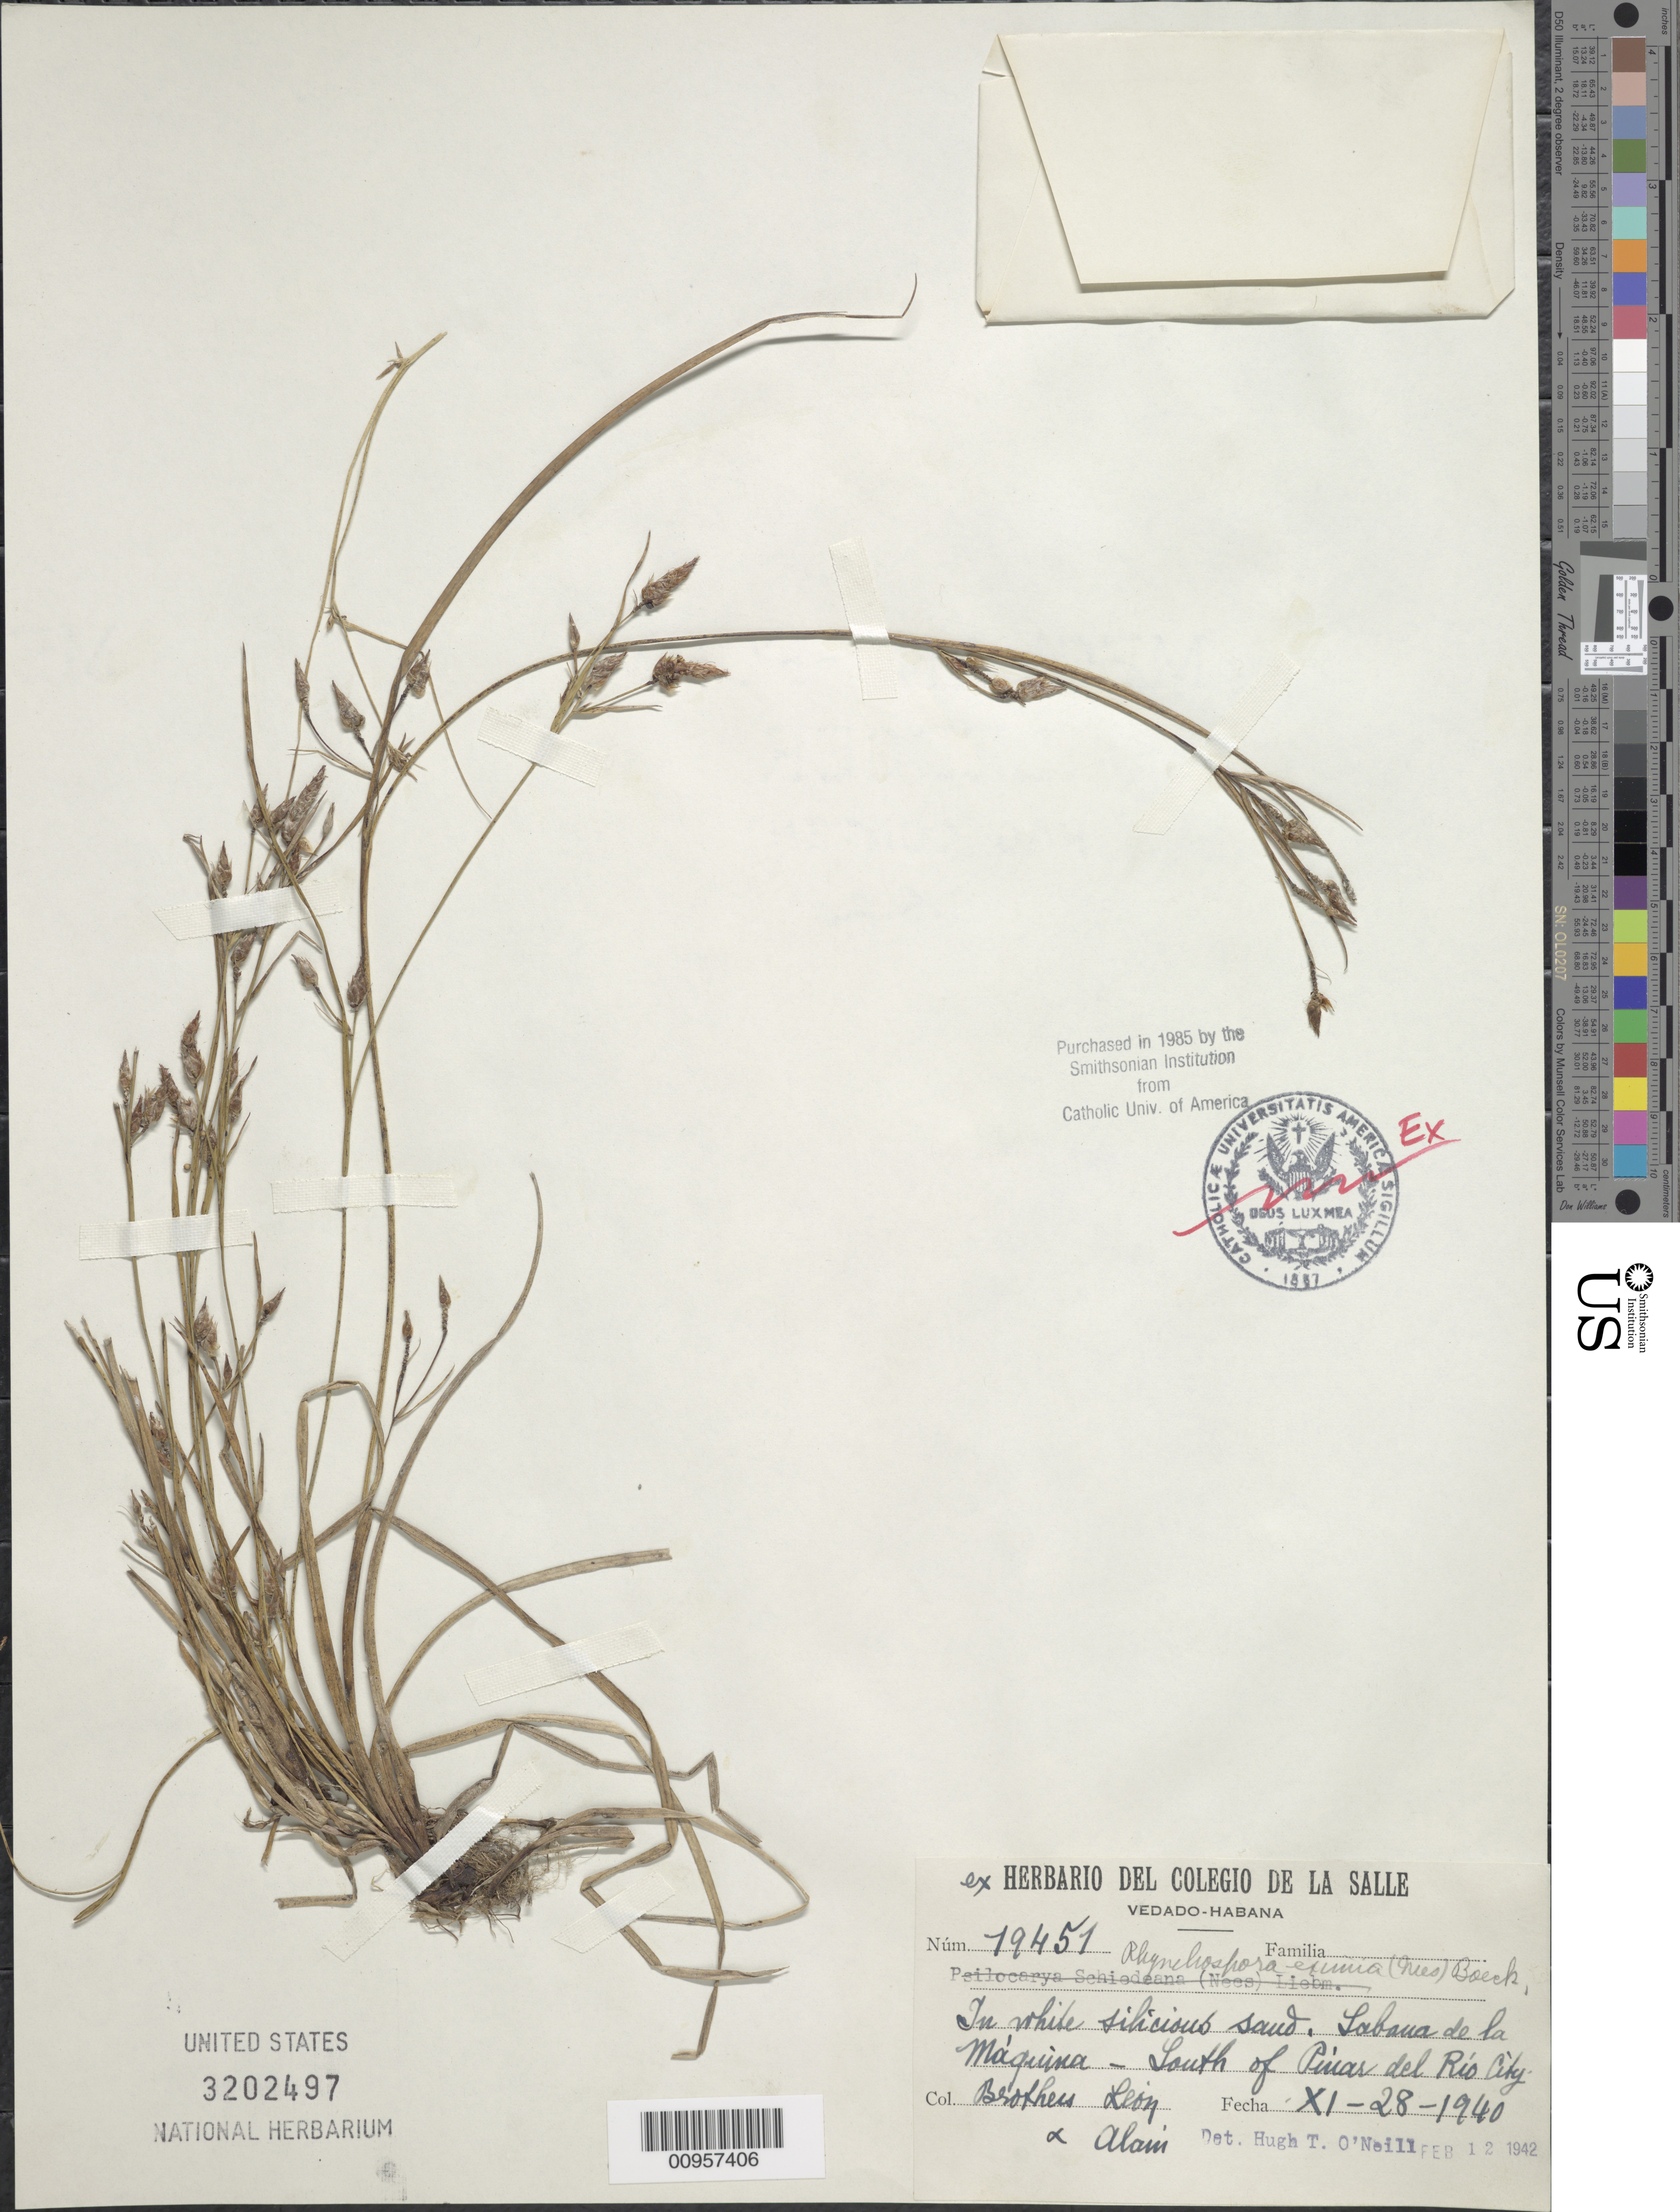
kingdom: Plantae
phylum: Tracheophyta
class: Liliopsida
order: Poales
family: Cyperaceae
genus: Rhynchospora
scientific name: Rhynchospora eximia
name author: (Nees) Boeckeler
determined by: O'Neill, Hugh T.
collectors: Bro. León & A. H. Liogier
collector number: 19451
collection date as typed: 28 Nov 1940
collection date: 1940-11-28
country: Cuba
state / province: Pinar del Rio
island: Cuba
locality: Sabana de la Máquina, south of Pinar del Rio City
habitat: In white silicious sand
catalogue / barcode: US 3202497